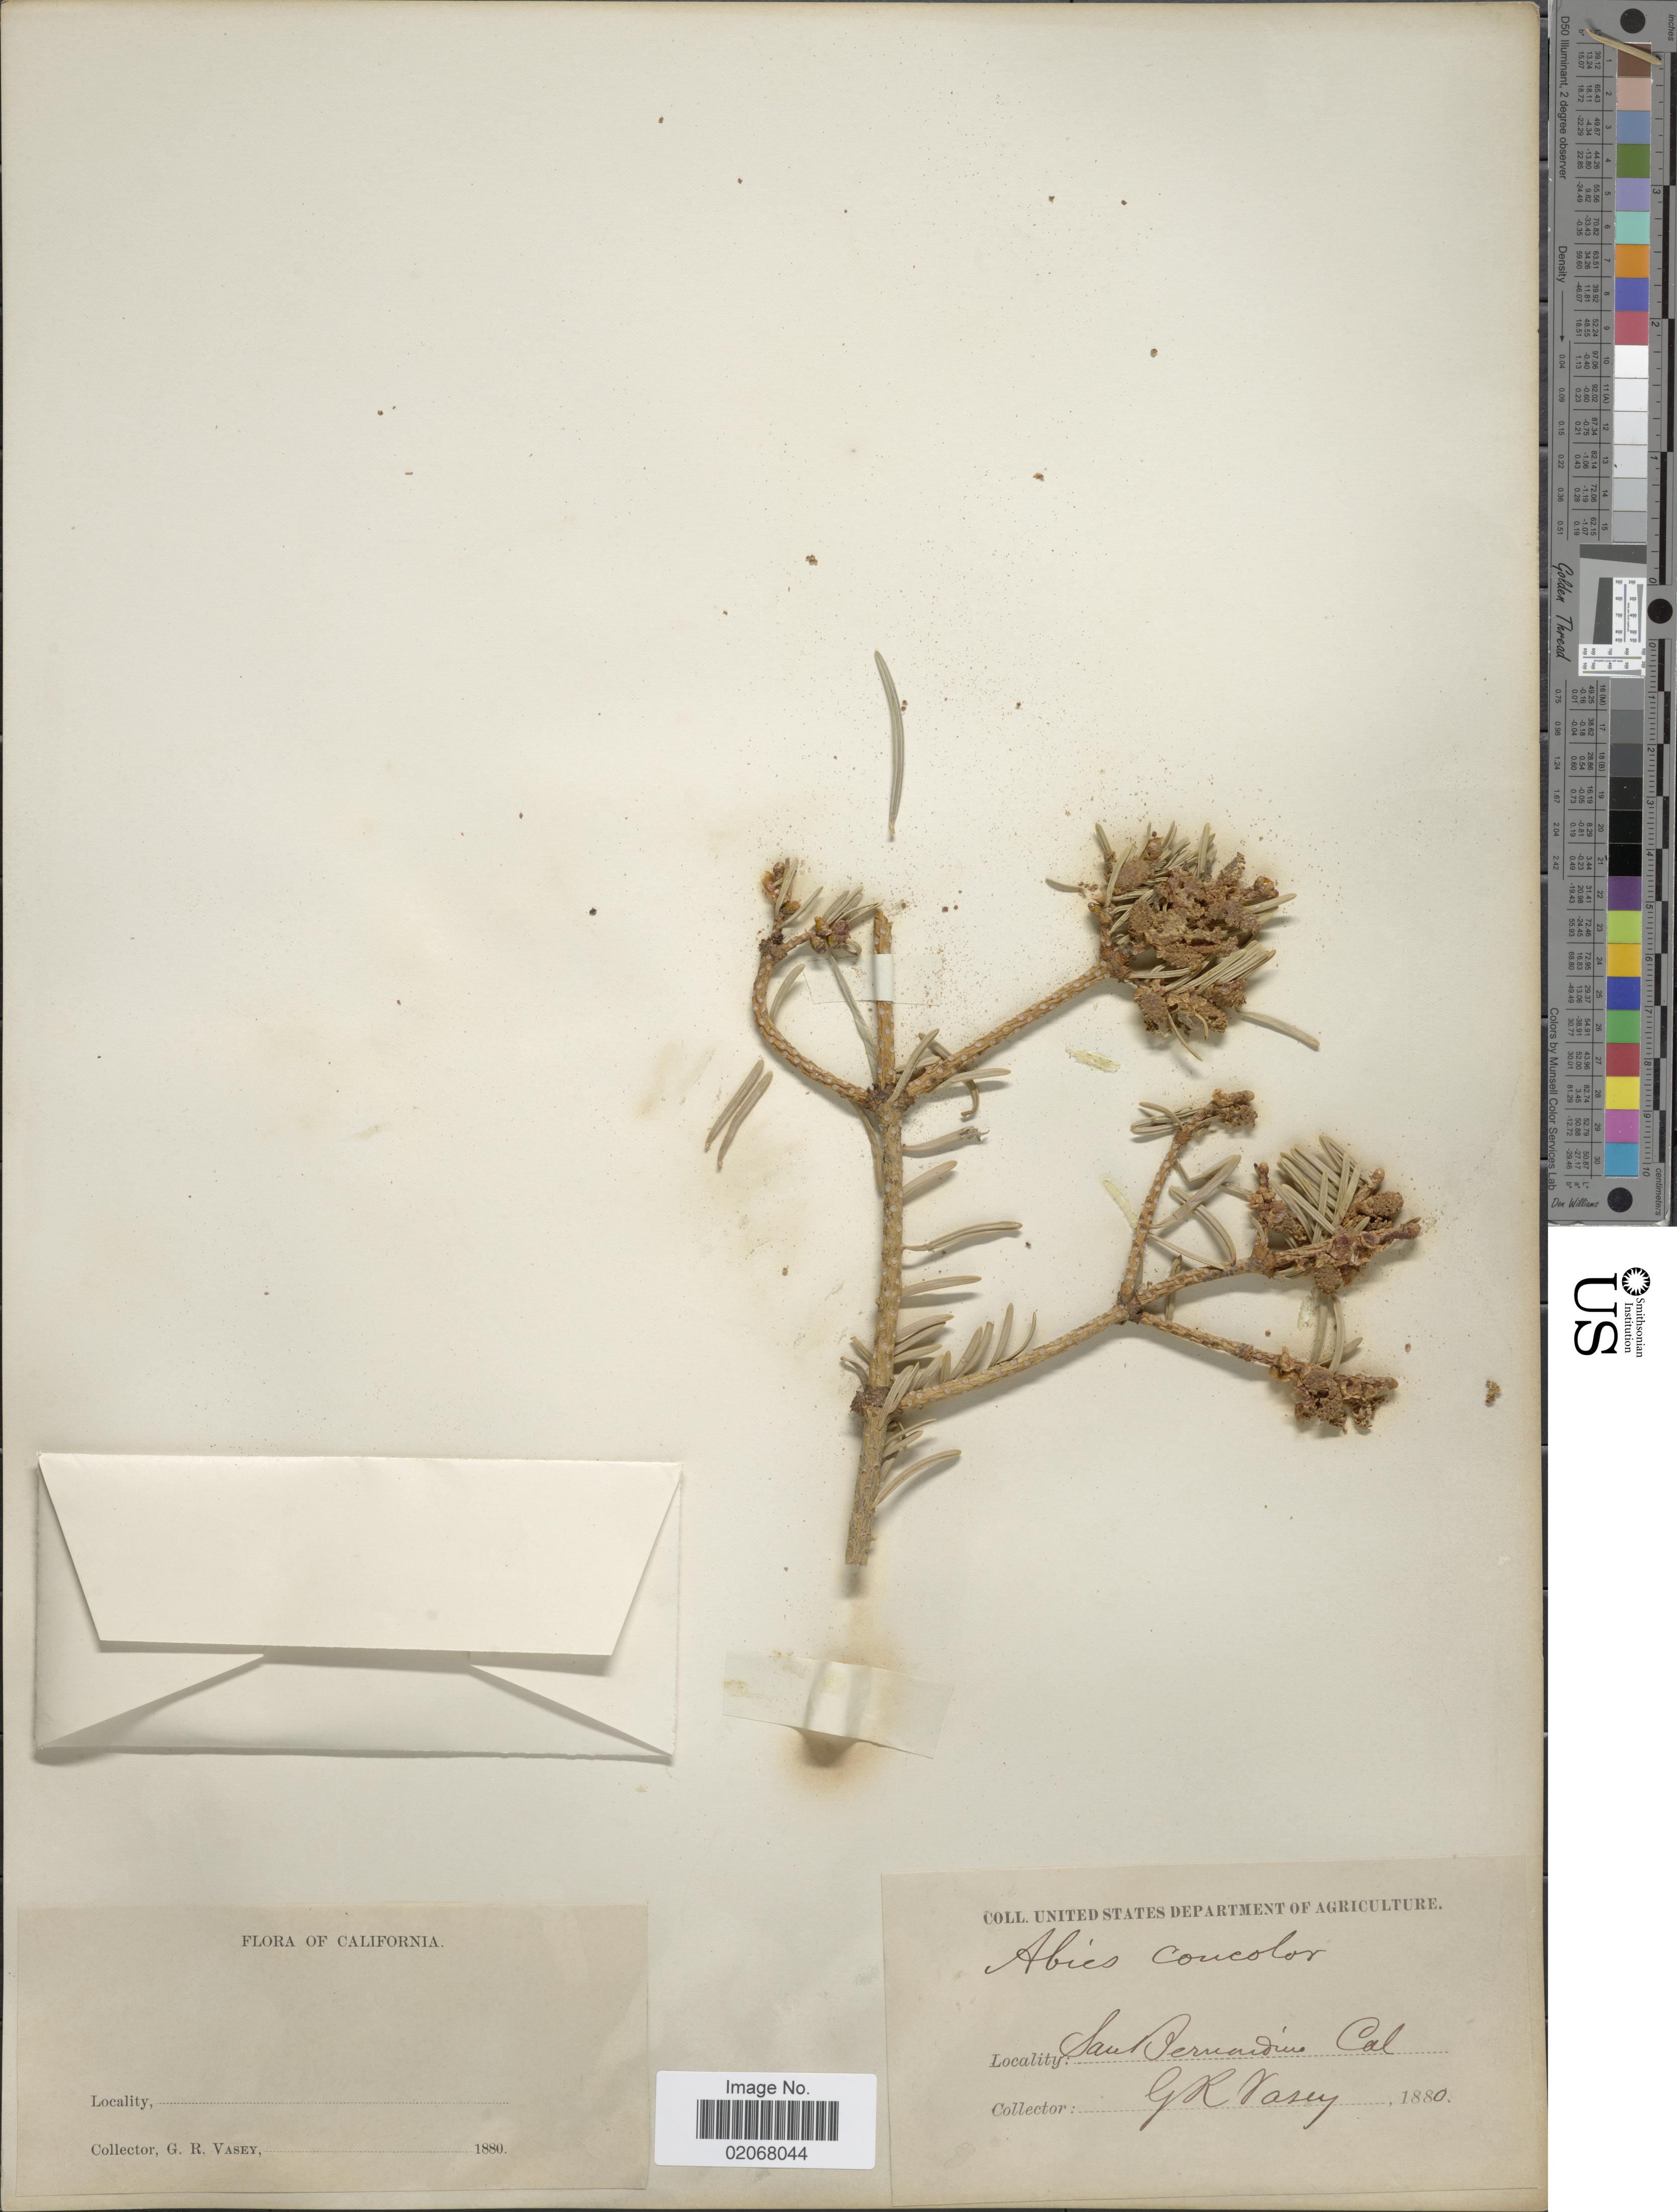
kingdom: Plantae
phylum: Tracheophyta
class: Pinopsida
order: Pinales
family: Pinaceae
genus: Abies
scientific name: Abies concolor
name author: (Gordon & Glend.) Lindl. ex Hildebr.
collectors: G. R. Vasey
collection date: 1880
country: United States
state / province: California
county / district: San Bernardino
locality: San Bernardino